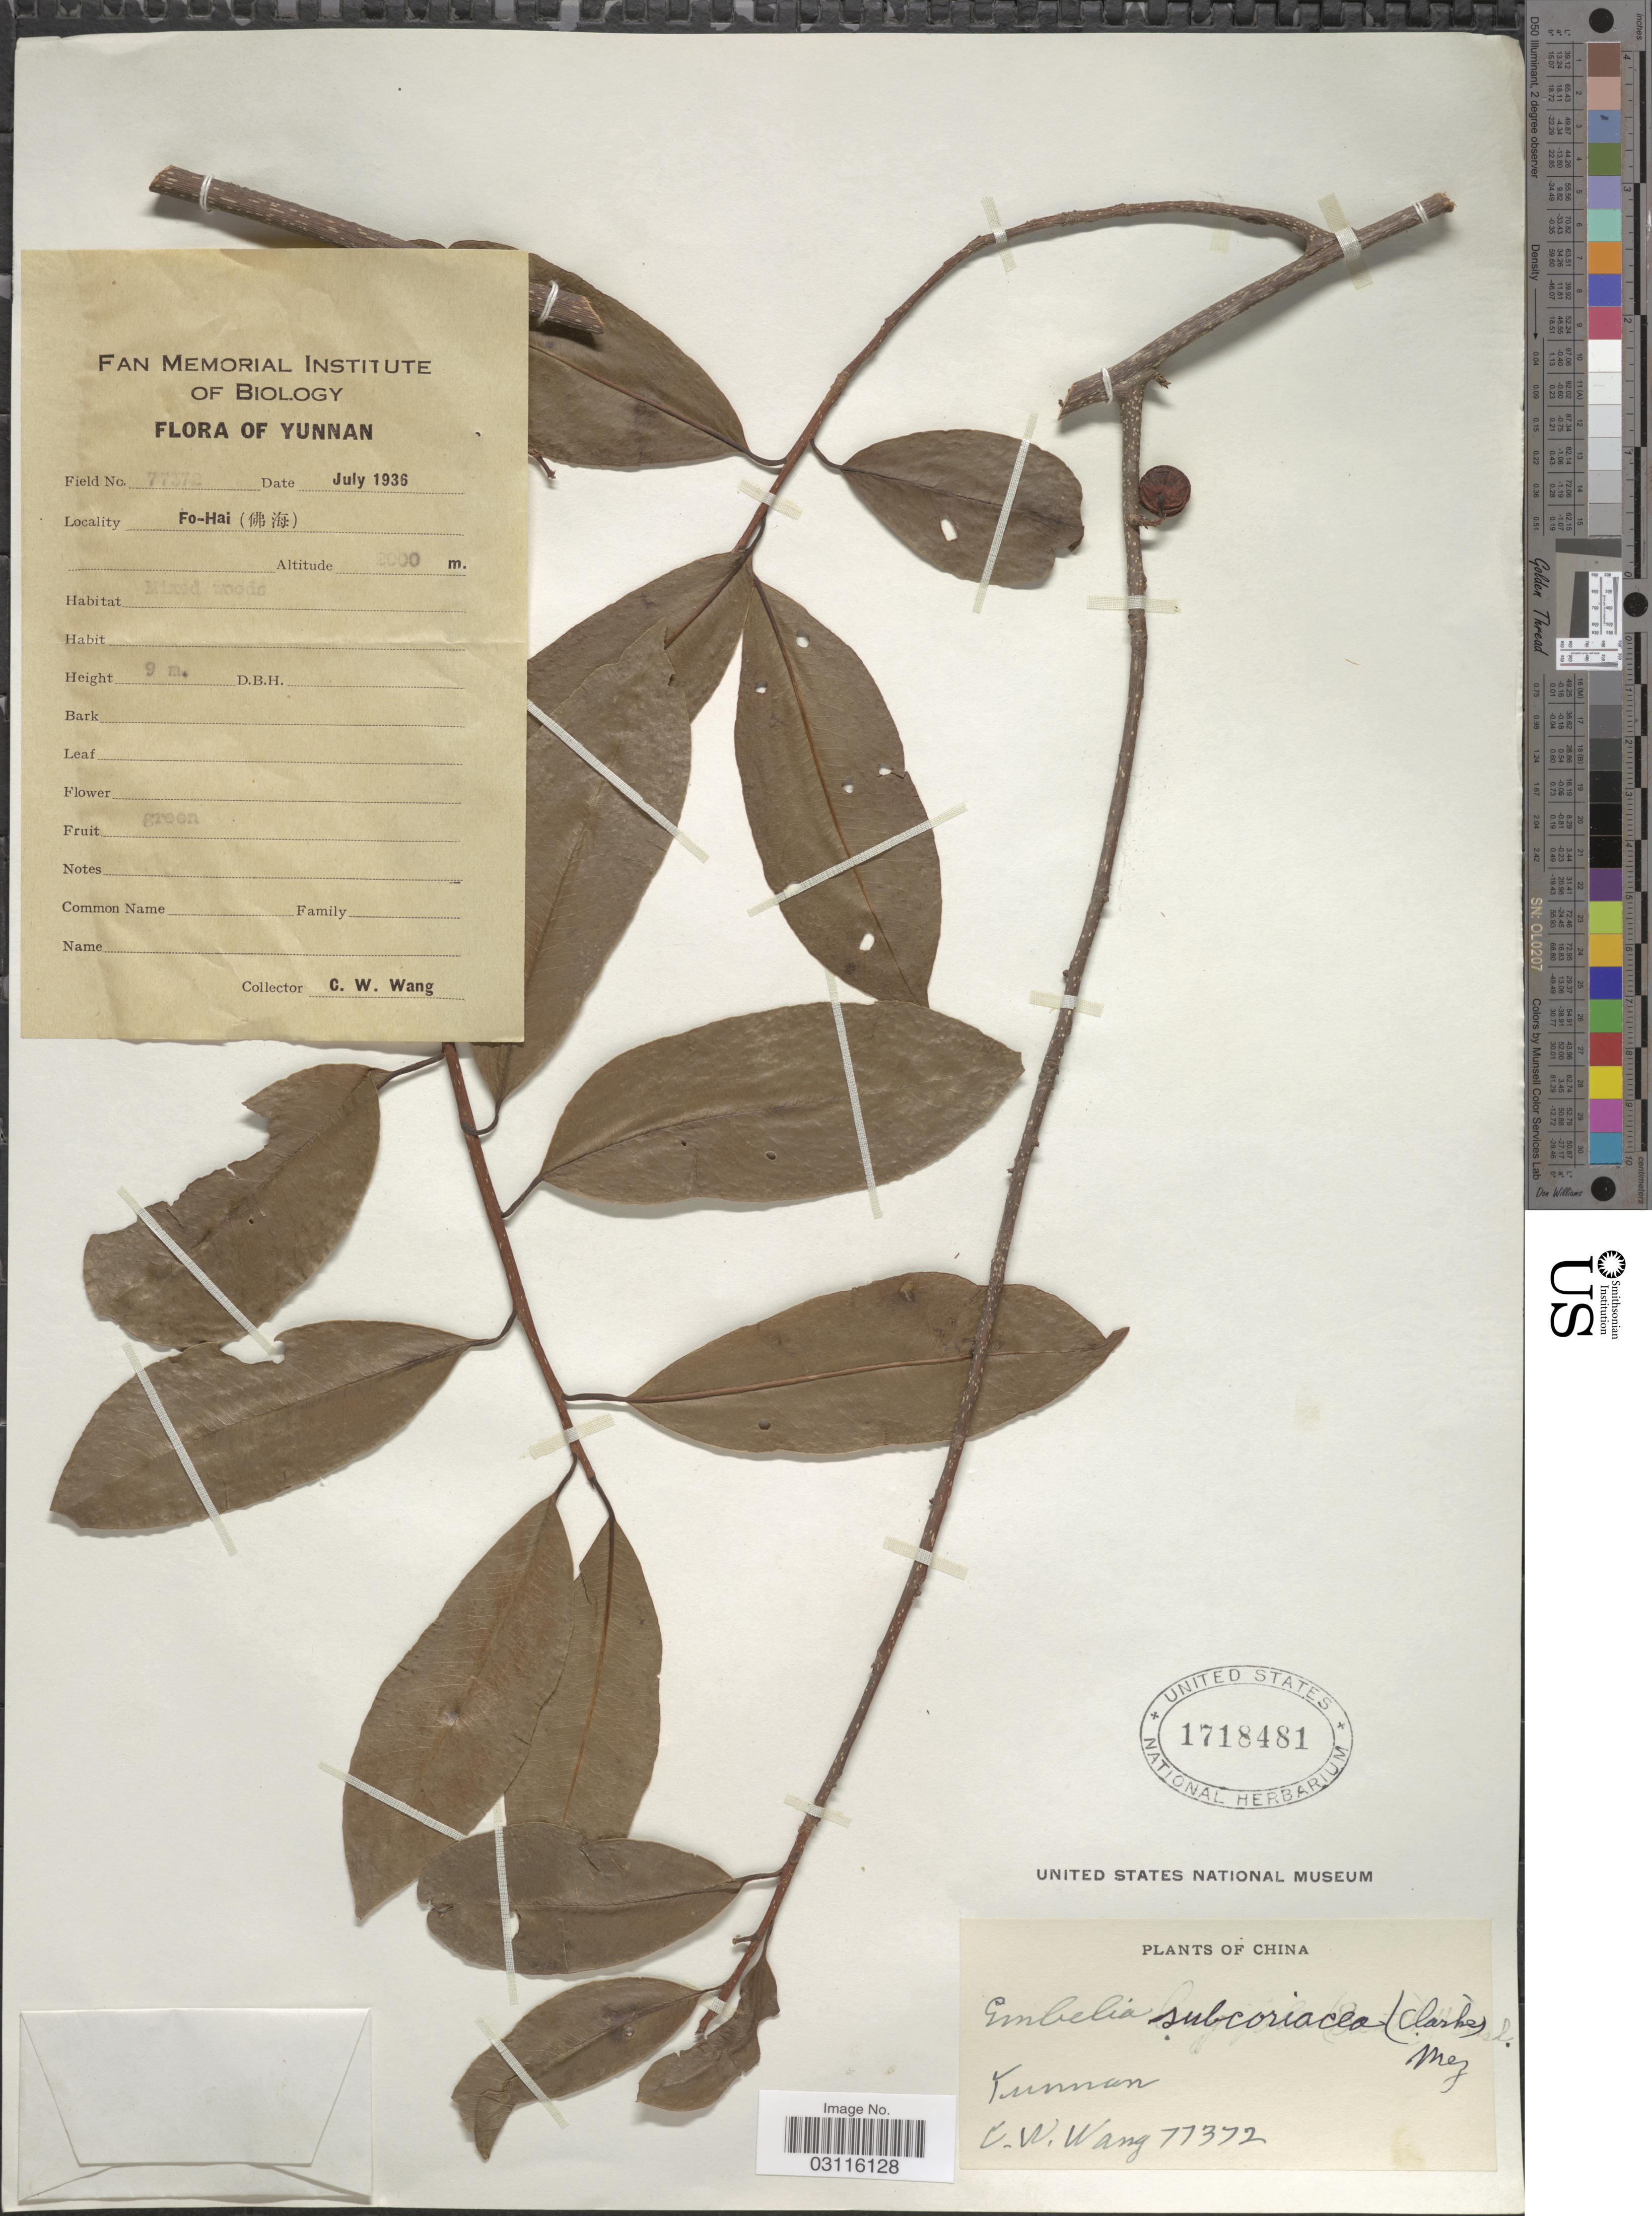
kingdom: Plantae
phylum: Tracheophyta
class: Magnoliopsida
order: Ericales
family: Primulaceae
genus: Embelia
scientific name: Embelia subcoriacea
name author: (C.B. Clarke) Mez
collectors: C. W. Wang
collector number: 77372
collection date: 1936-07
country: China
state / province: Yunnan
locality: Fo-Hai (X).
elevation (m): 2000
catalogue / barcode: US 1718481